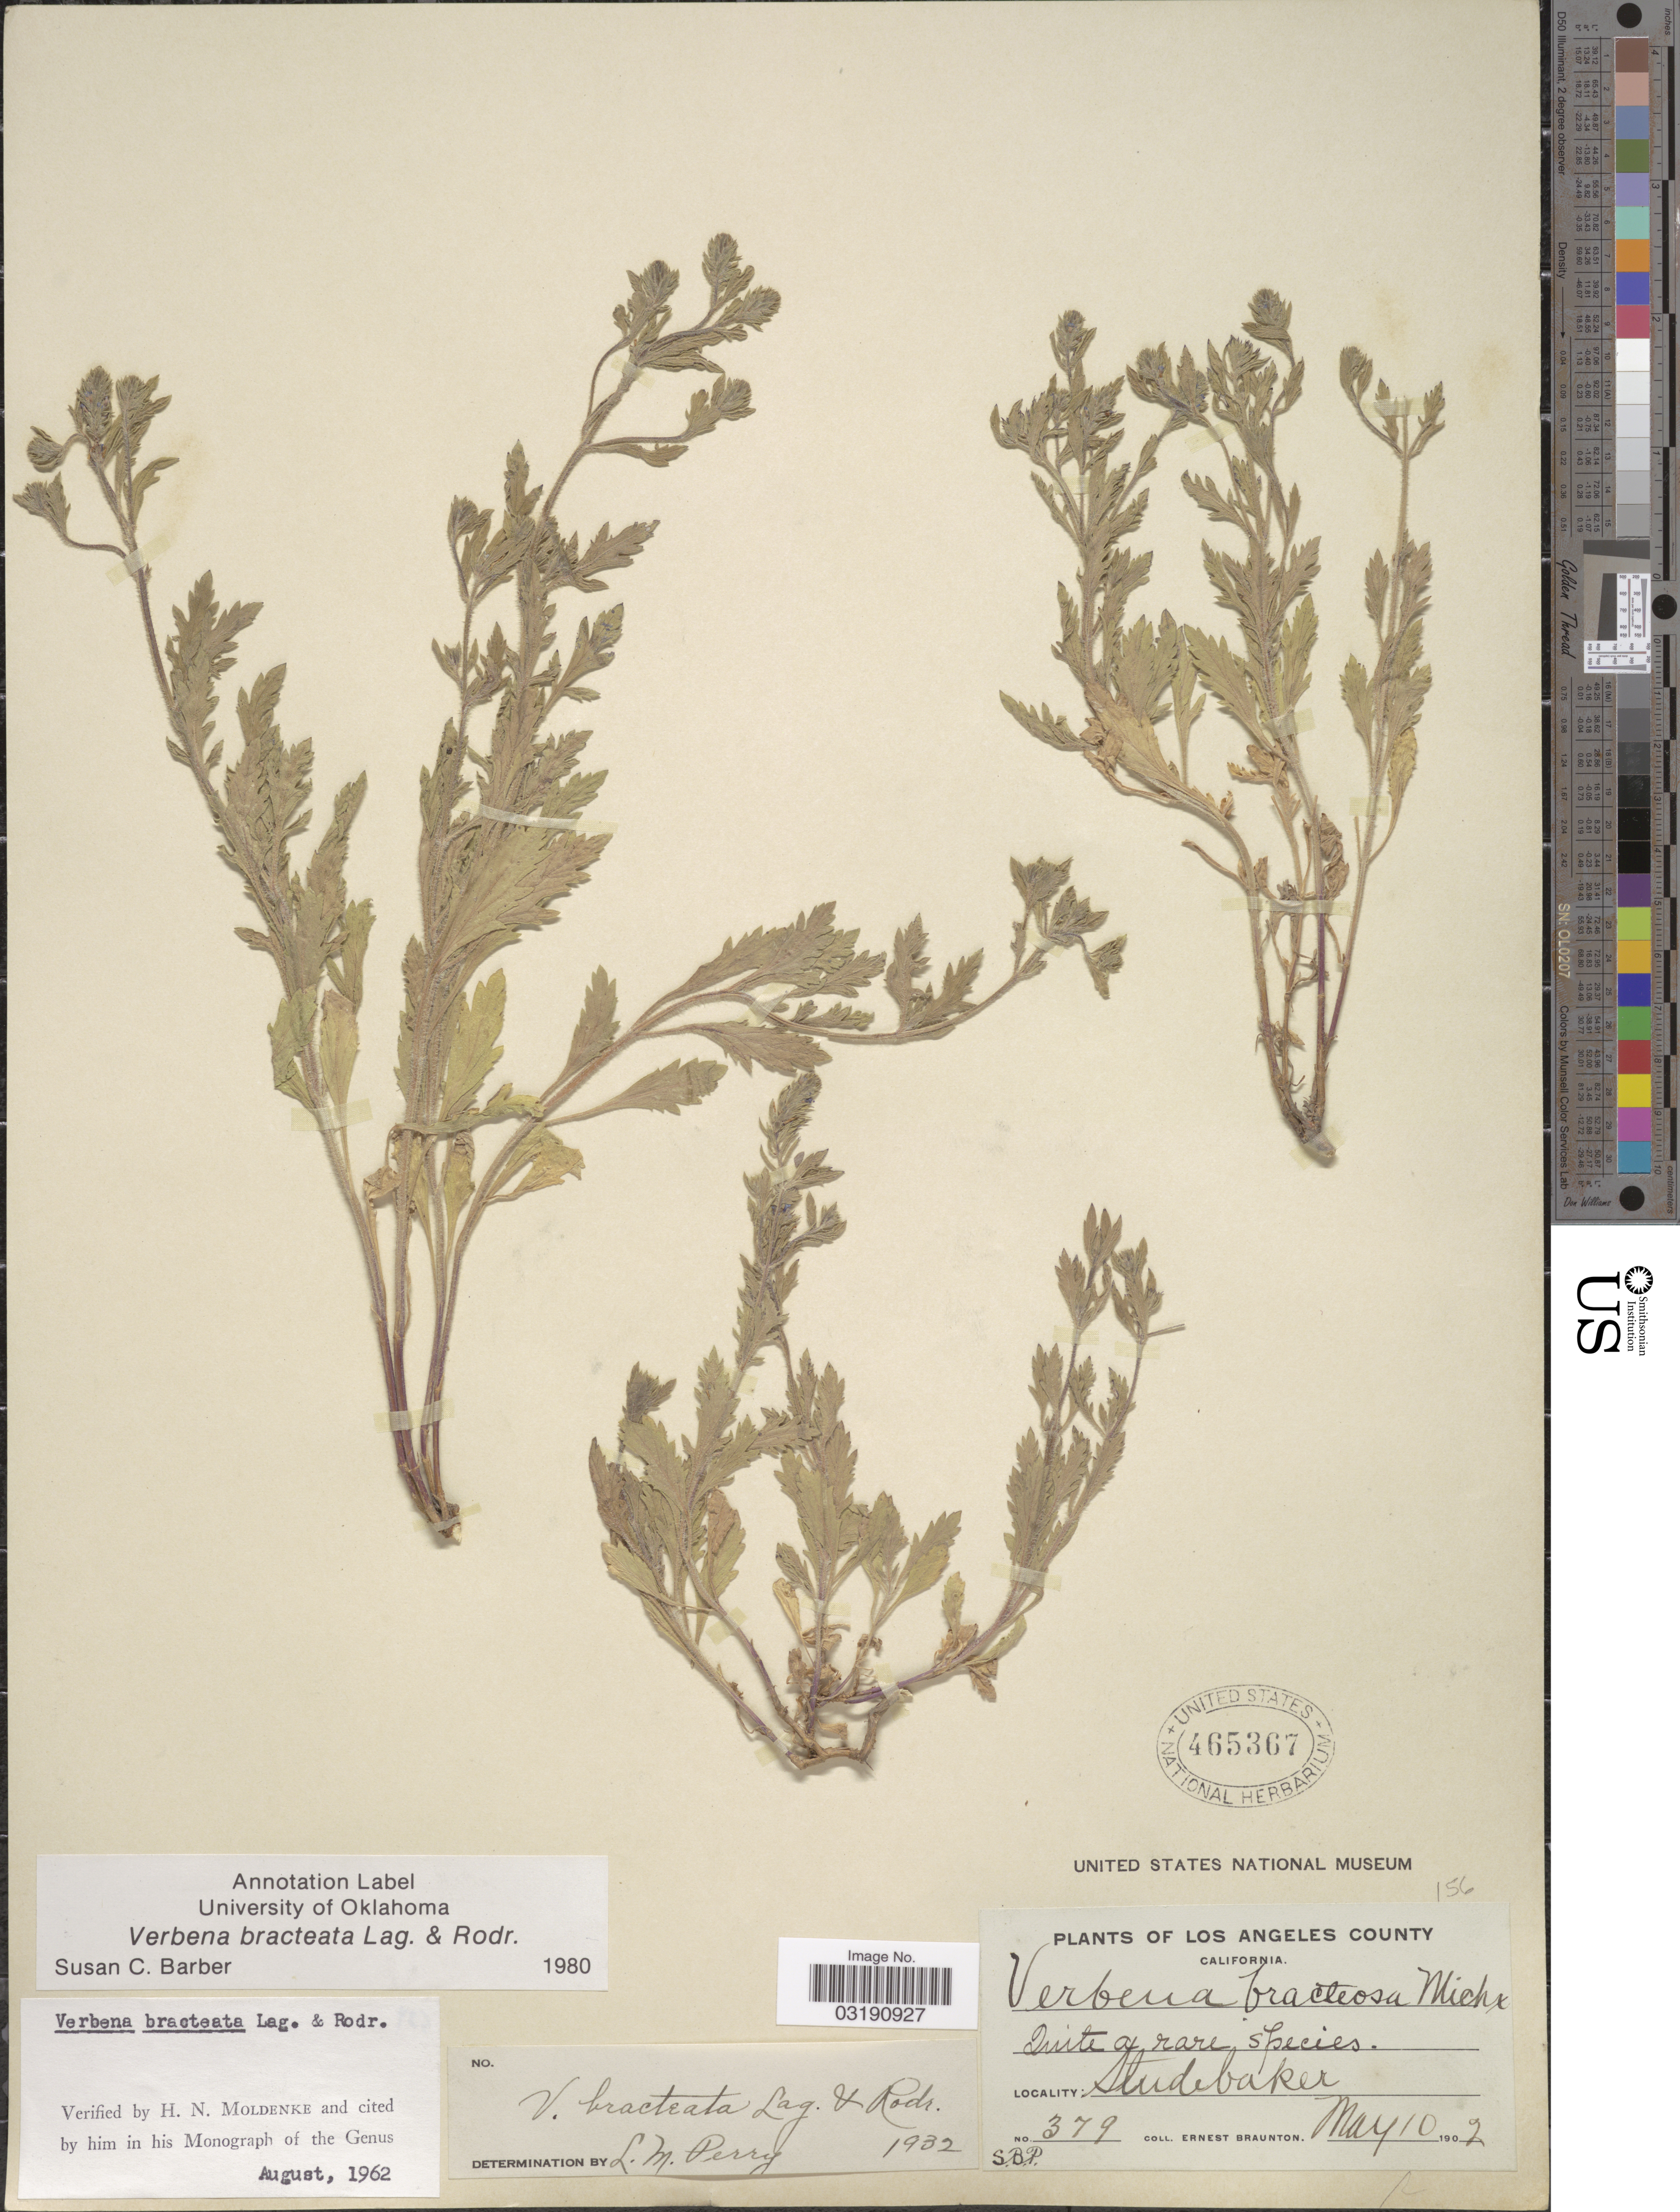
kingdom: Plantae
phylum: Tracheophyta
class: Magnoliopsida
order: Lamiales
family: Verbenaceae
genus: Verbena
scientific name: Verbena bracteata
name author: Cav. ex Lag. & Rodr.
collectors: E. Braunton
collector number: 379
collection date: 1902-05-10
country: United States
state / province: California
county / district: Los Angeles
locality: Los Angeles County. Studebaker.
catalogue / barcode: US 465367